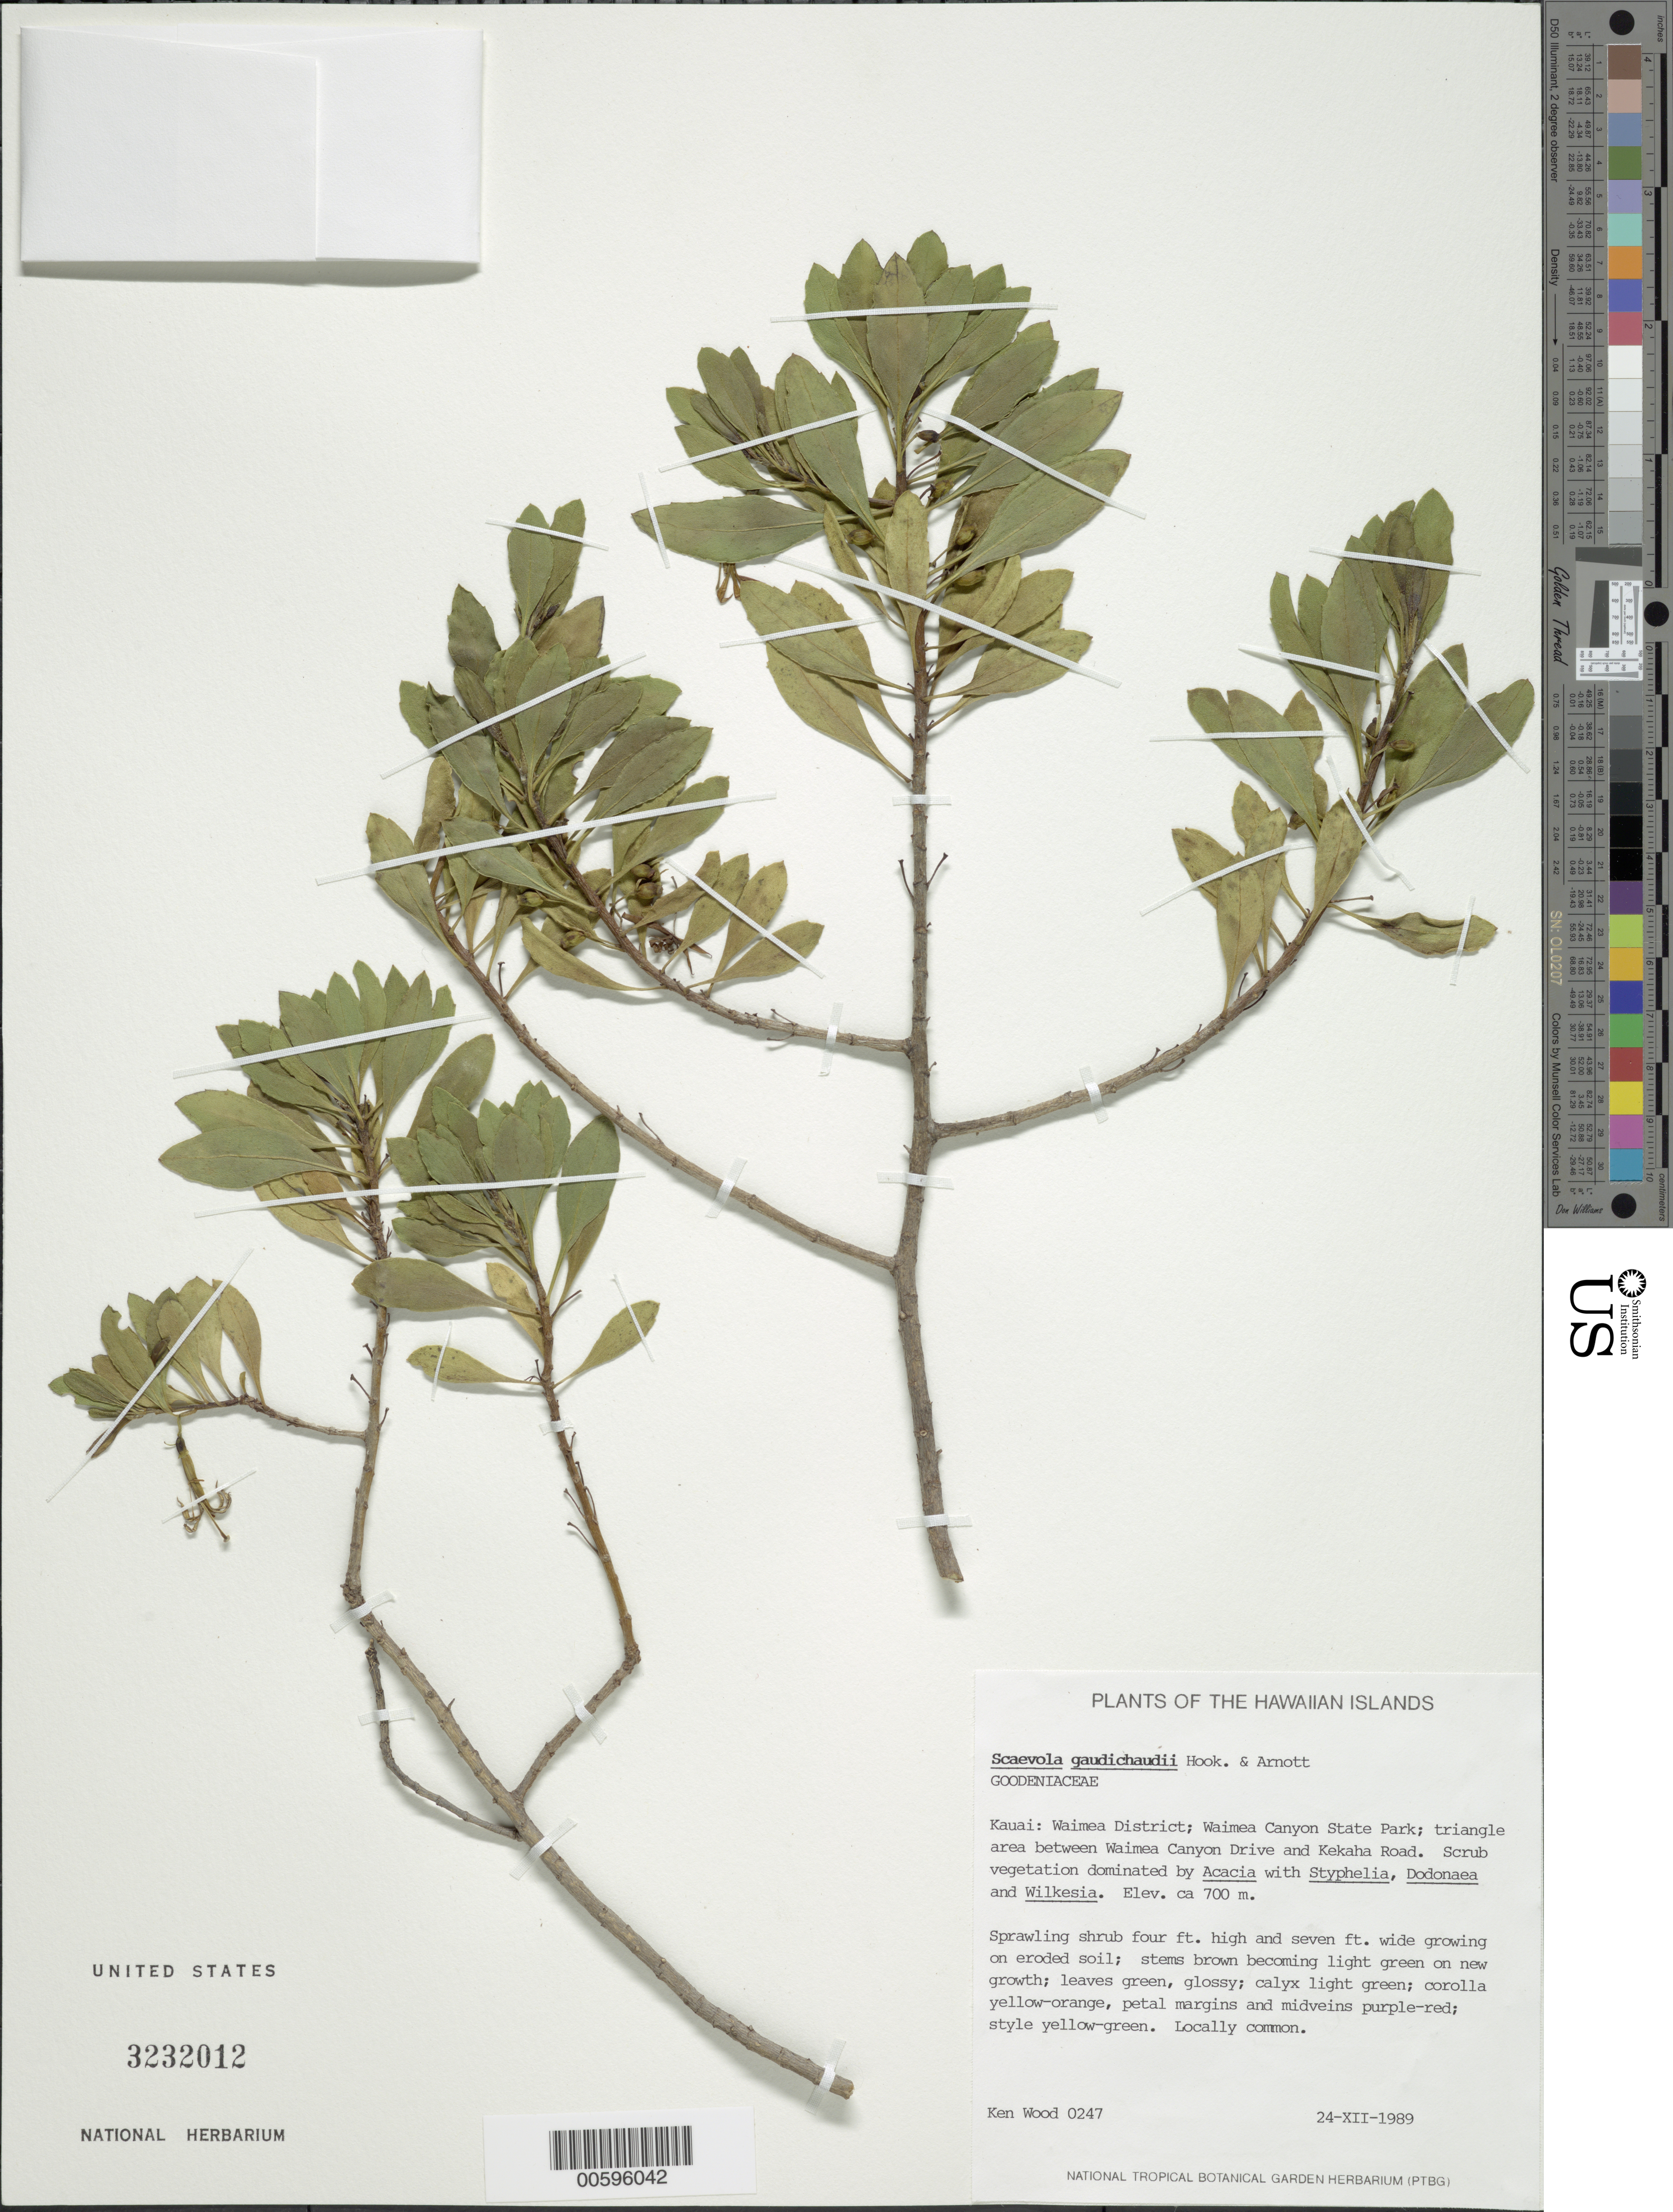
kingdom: Plantae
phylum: Tracheophyta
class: Magnoliopsida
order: Asterales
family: Goodeniaceae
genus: Scaevola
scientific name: Scaevola gaudichaudii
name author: Hook. & Arn.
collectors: K. Wood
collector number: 0247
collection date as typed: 24 Dec 1989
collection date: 1989-12-24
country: United States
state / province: Hawaii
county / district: Kauai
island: Kaua'i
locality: Waimea Dist; Waimea Canyon State Park; triangle area between Waimea Canyon Dr and Kekaha Rd.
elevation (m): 700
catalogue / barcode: US 3232012